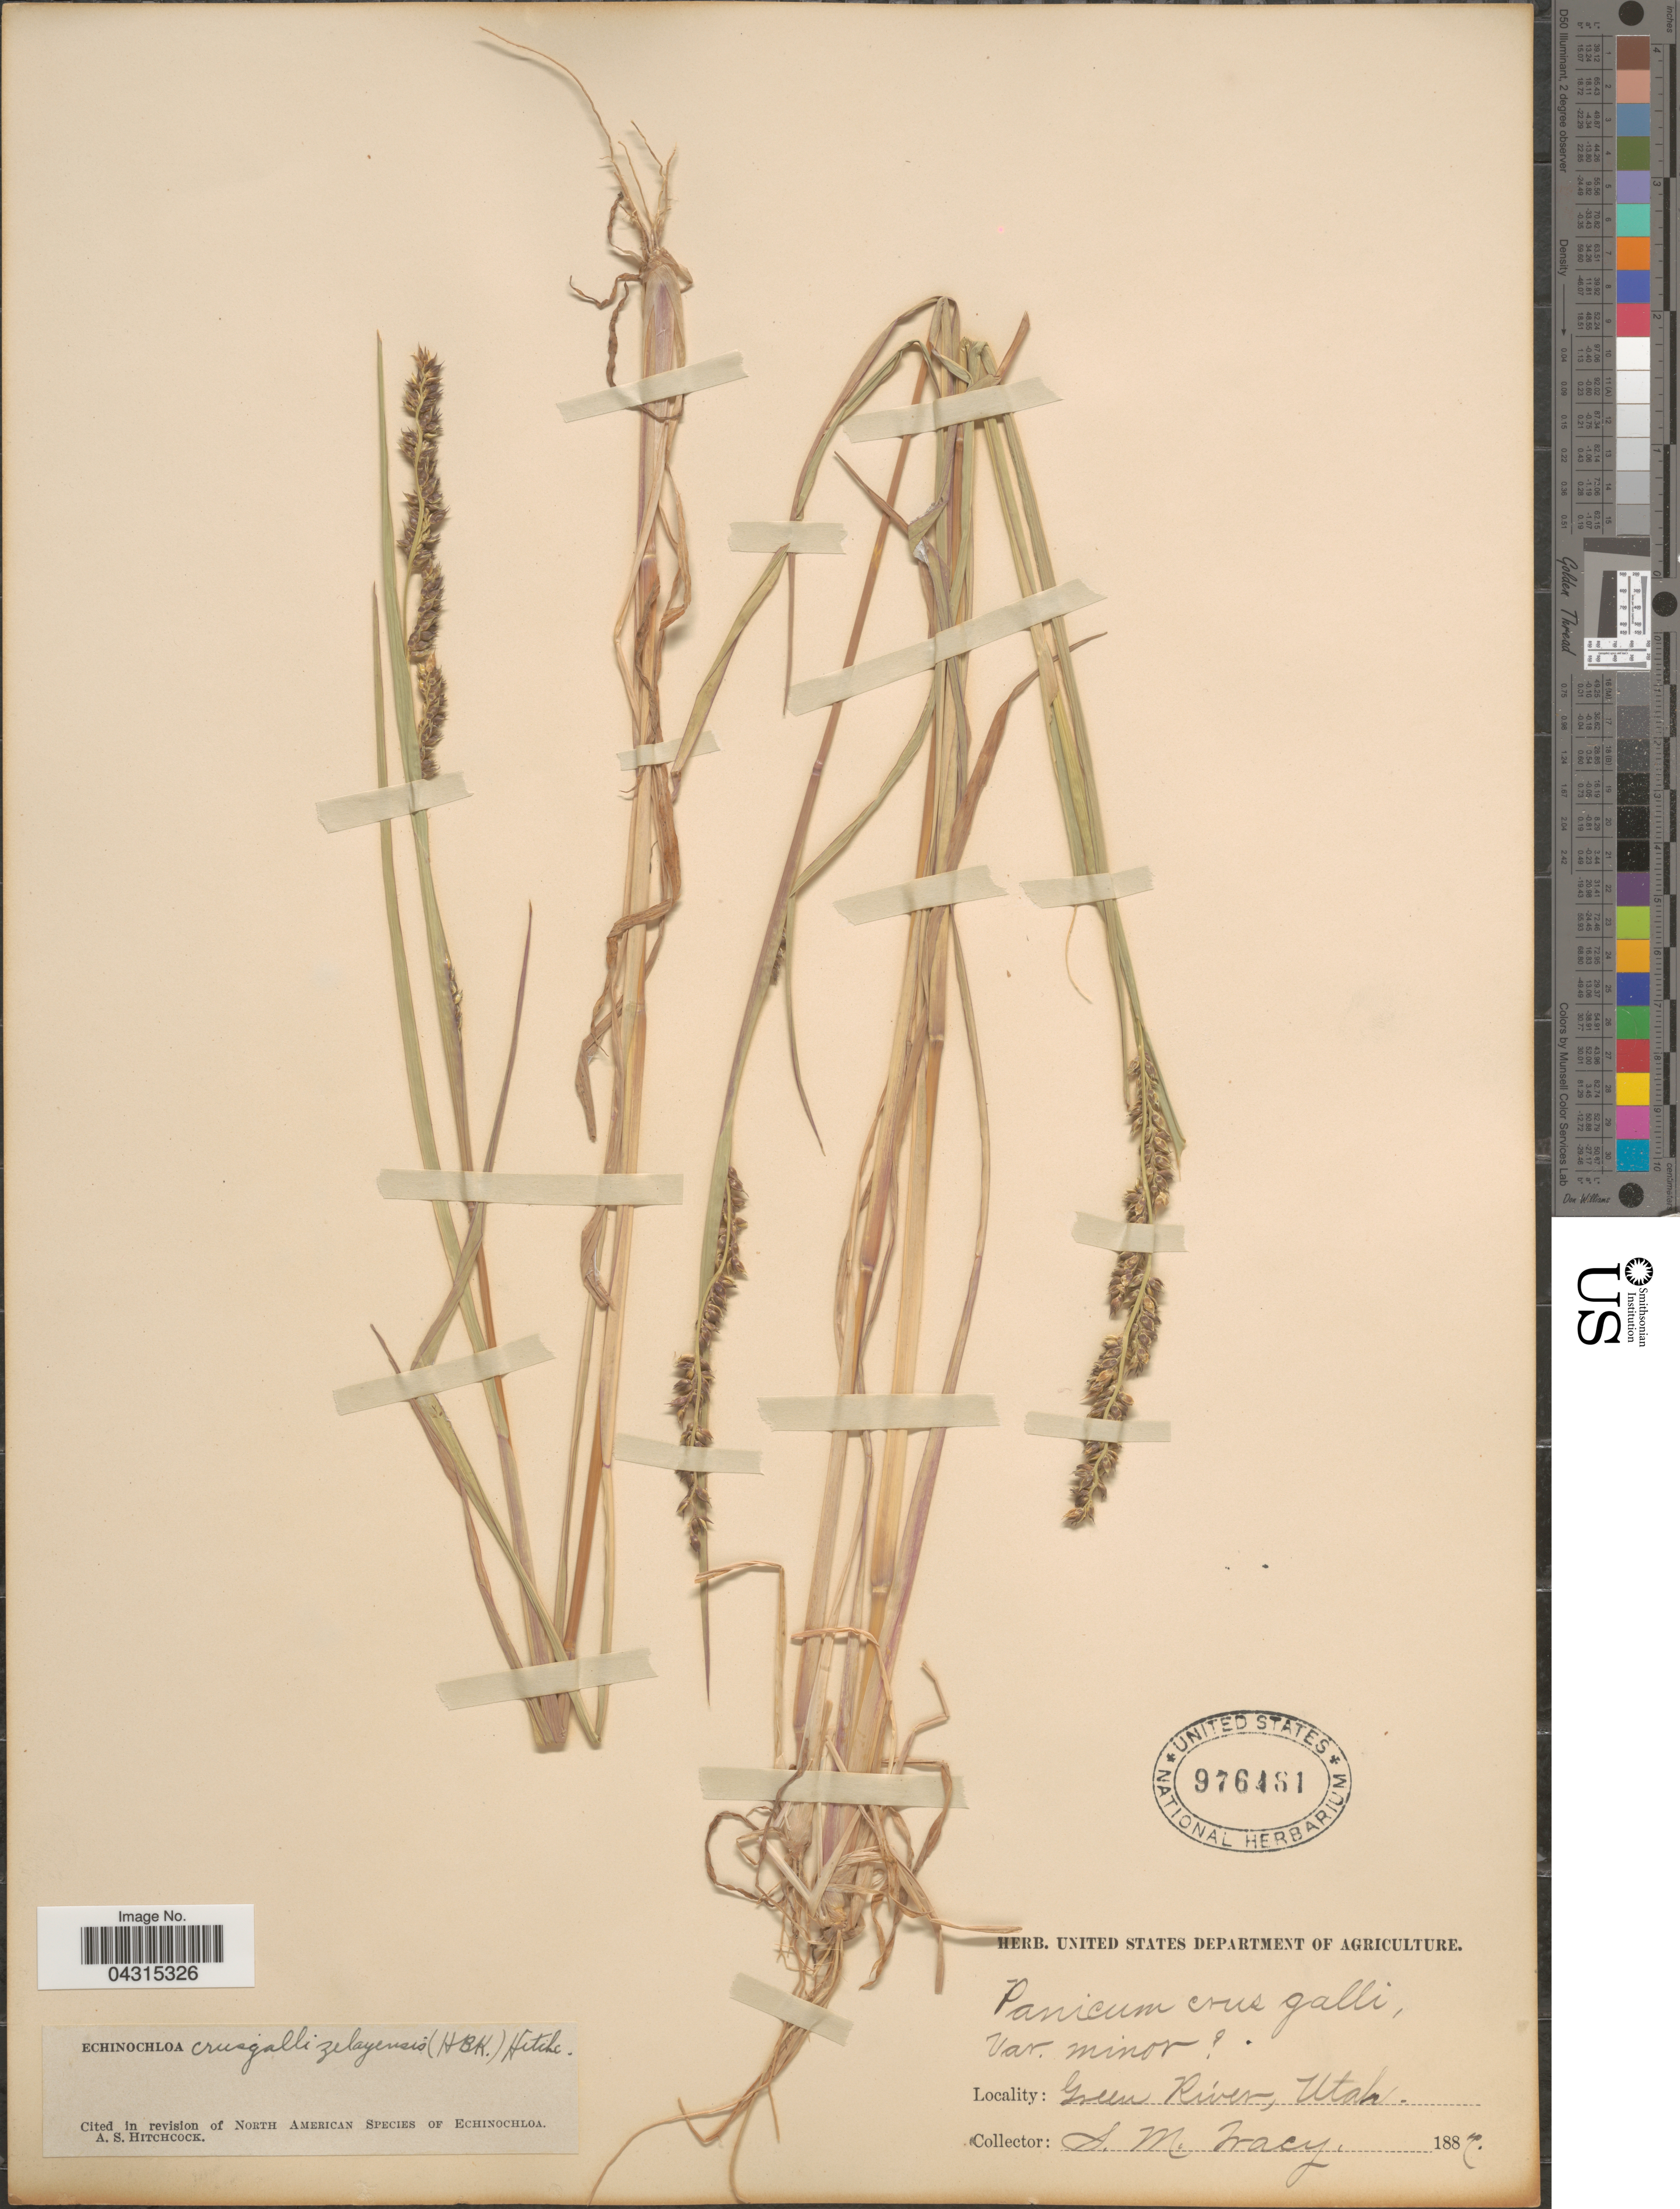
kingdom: Plantae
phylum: Tracheophyta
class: Liliopsida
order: Poales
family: Poaceae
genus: Echinochloa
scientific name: Echinochloa crus-galli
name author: (L.) P. Beauv.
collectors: S. M. Tracy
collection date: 1887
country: United States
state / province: Utah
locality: Green River.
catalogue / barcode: US 976481